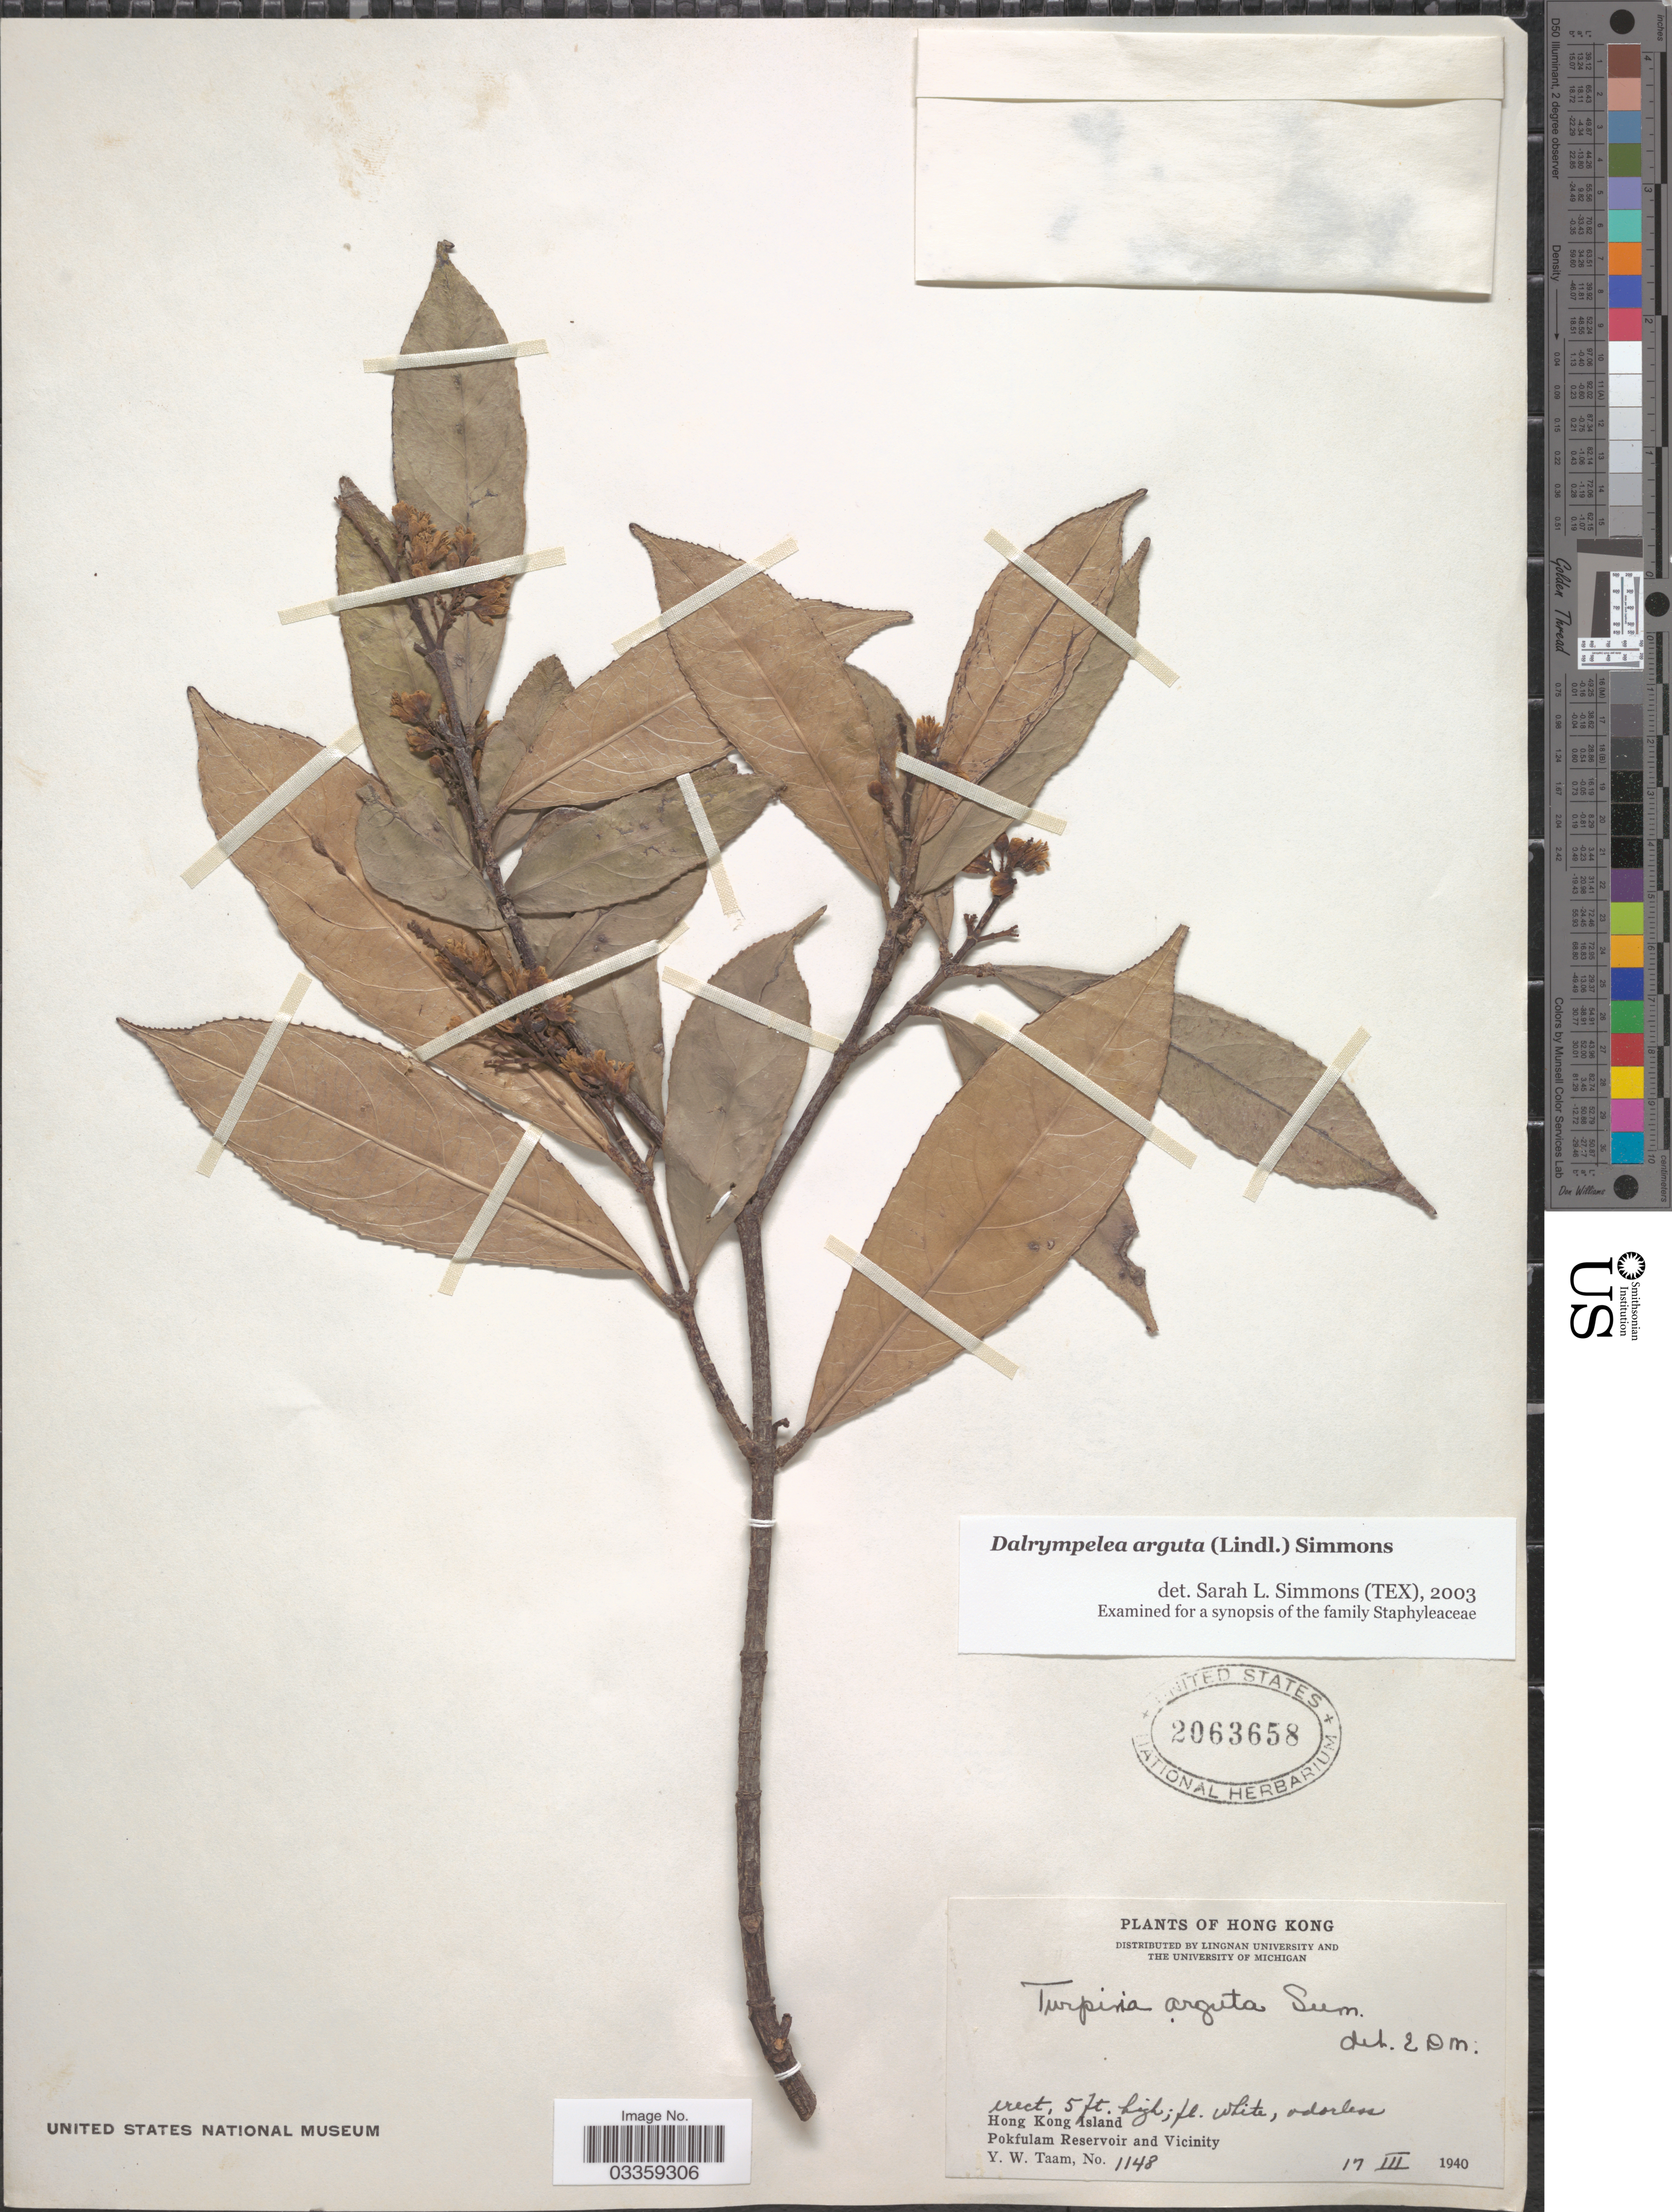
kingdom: Plantae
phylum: Tracheophyta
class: Magnoliopsida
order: Crossosomatales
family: Staphyleaceae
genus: Turpinia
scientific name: Turpinia arguta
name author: (Lindl.) Seem.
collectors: Y. W. Taam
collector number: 1148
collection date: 1940-03-17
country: China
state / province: Hong Kong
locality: Hong Kong Island, Pokfulam Reservoir and Vicinity.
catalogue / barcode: US 2063658